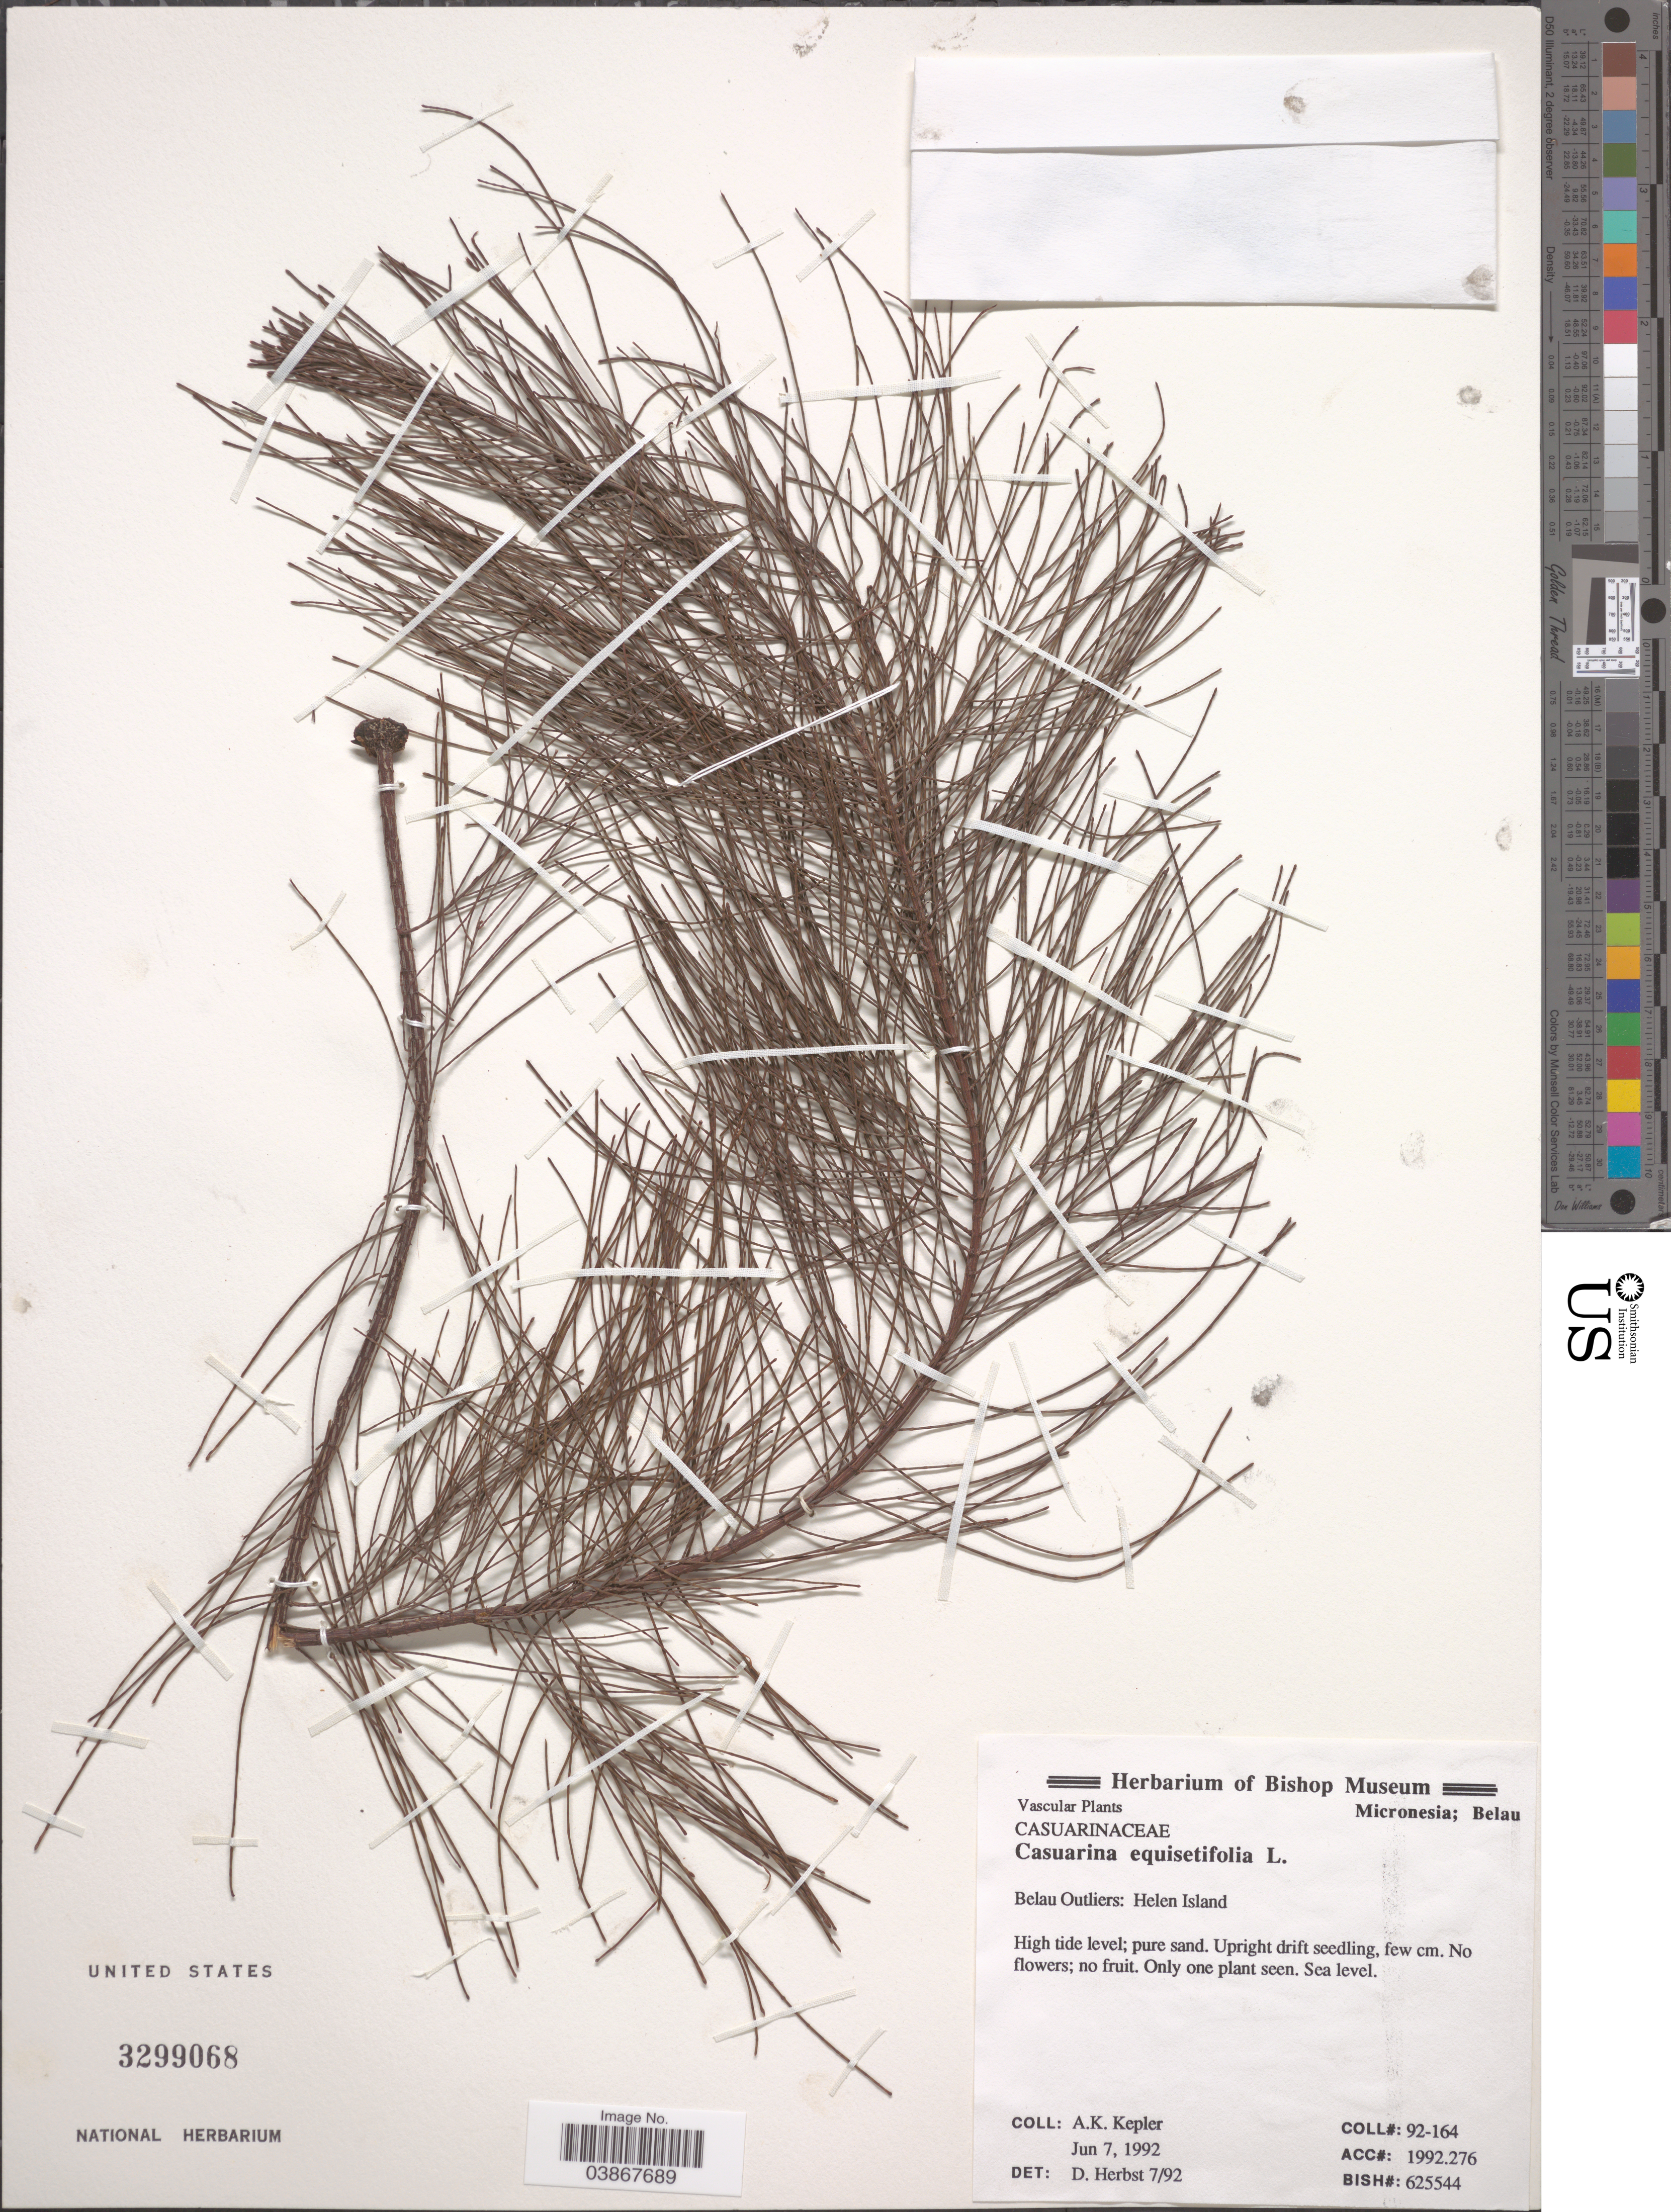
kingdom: Plantae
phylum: Tracheophyta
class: Magnoliopsida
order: Fagales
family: Casuarinaceae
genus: Casuarina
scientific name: Casuarina equisetifolia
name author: L.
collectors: A. K. Kepler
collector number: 92-164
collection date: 1992-06-07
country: Palau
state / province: Belau Outliers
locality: Helen Island.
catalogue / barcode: US 3299068